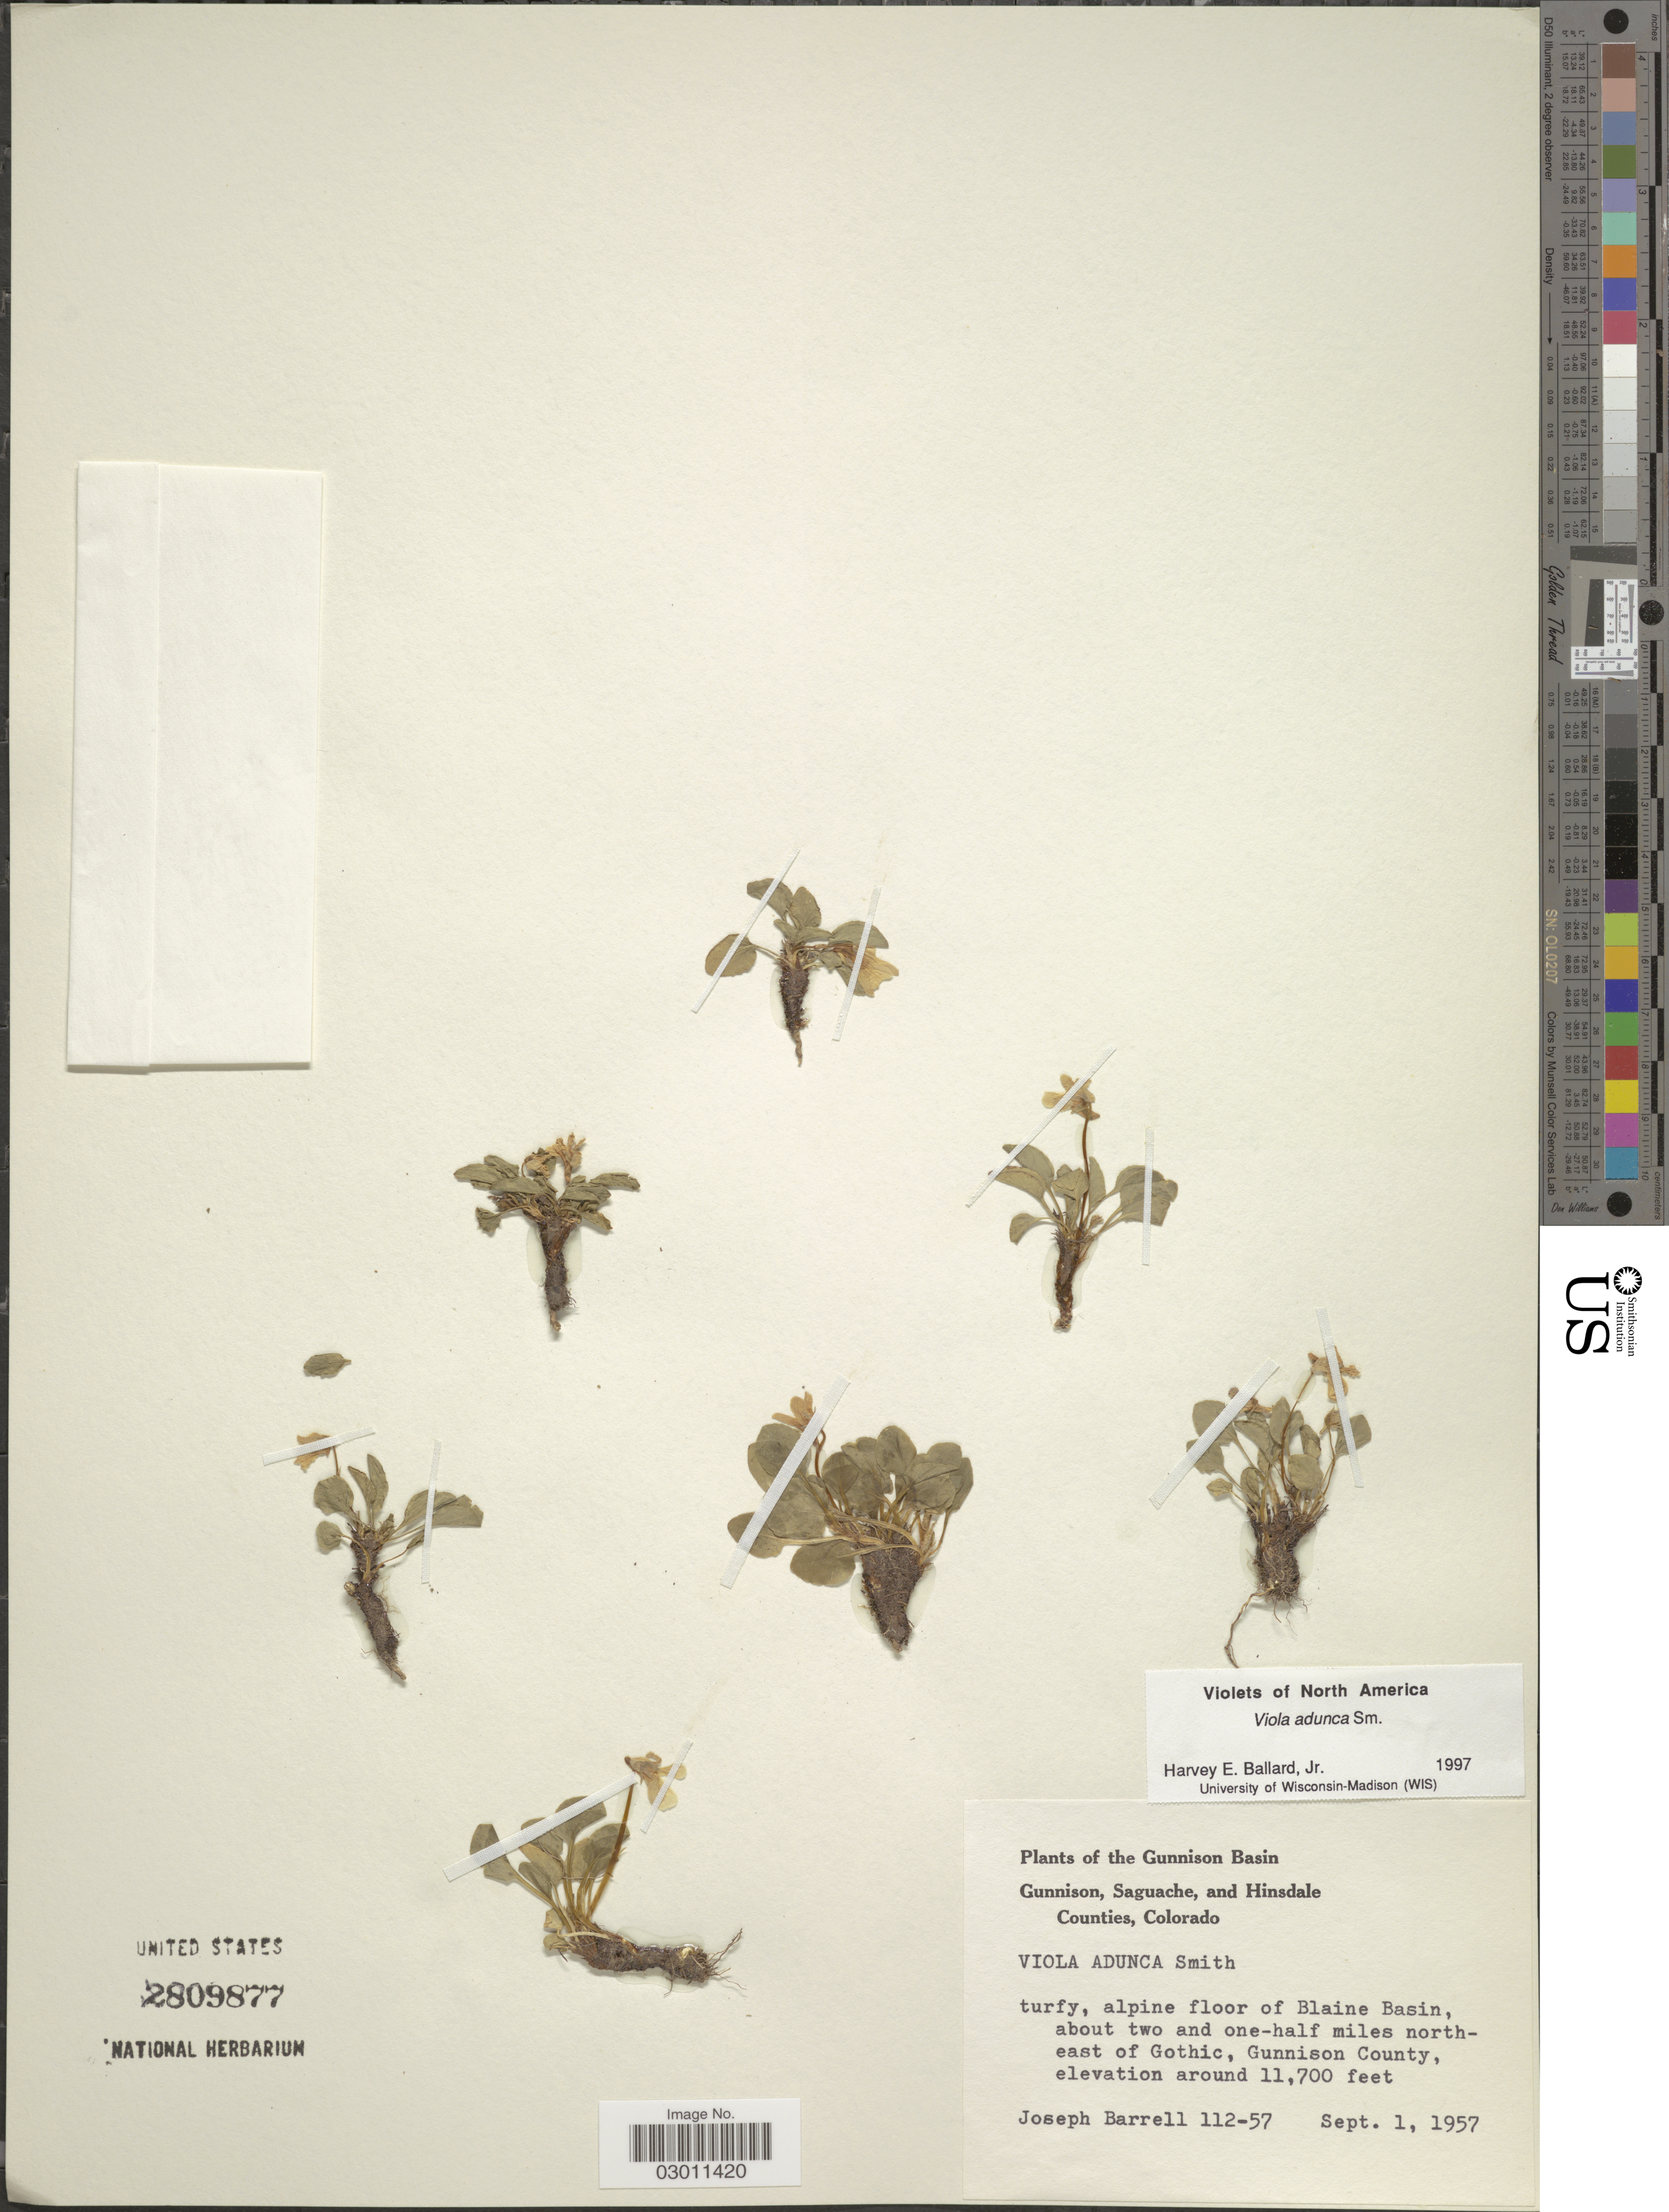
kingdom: Plantae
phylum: Tracheophyta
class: Magnoliopsida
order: Malpighiales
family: Violaceae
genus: Viola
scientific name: Viola adunca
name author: Sm.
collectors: J. Barrell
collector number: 112-57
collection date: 1957-09-01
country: United States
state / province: Colorado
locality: The Gunnison Basin Gunnison, Saguache, and Hinsdale Counties, Colorado, alpine floor of Blaine Basin, about two and one-half miles northeast of Gothic, Gunnison County.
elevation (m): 3566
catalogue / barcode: US 2809877